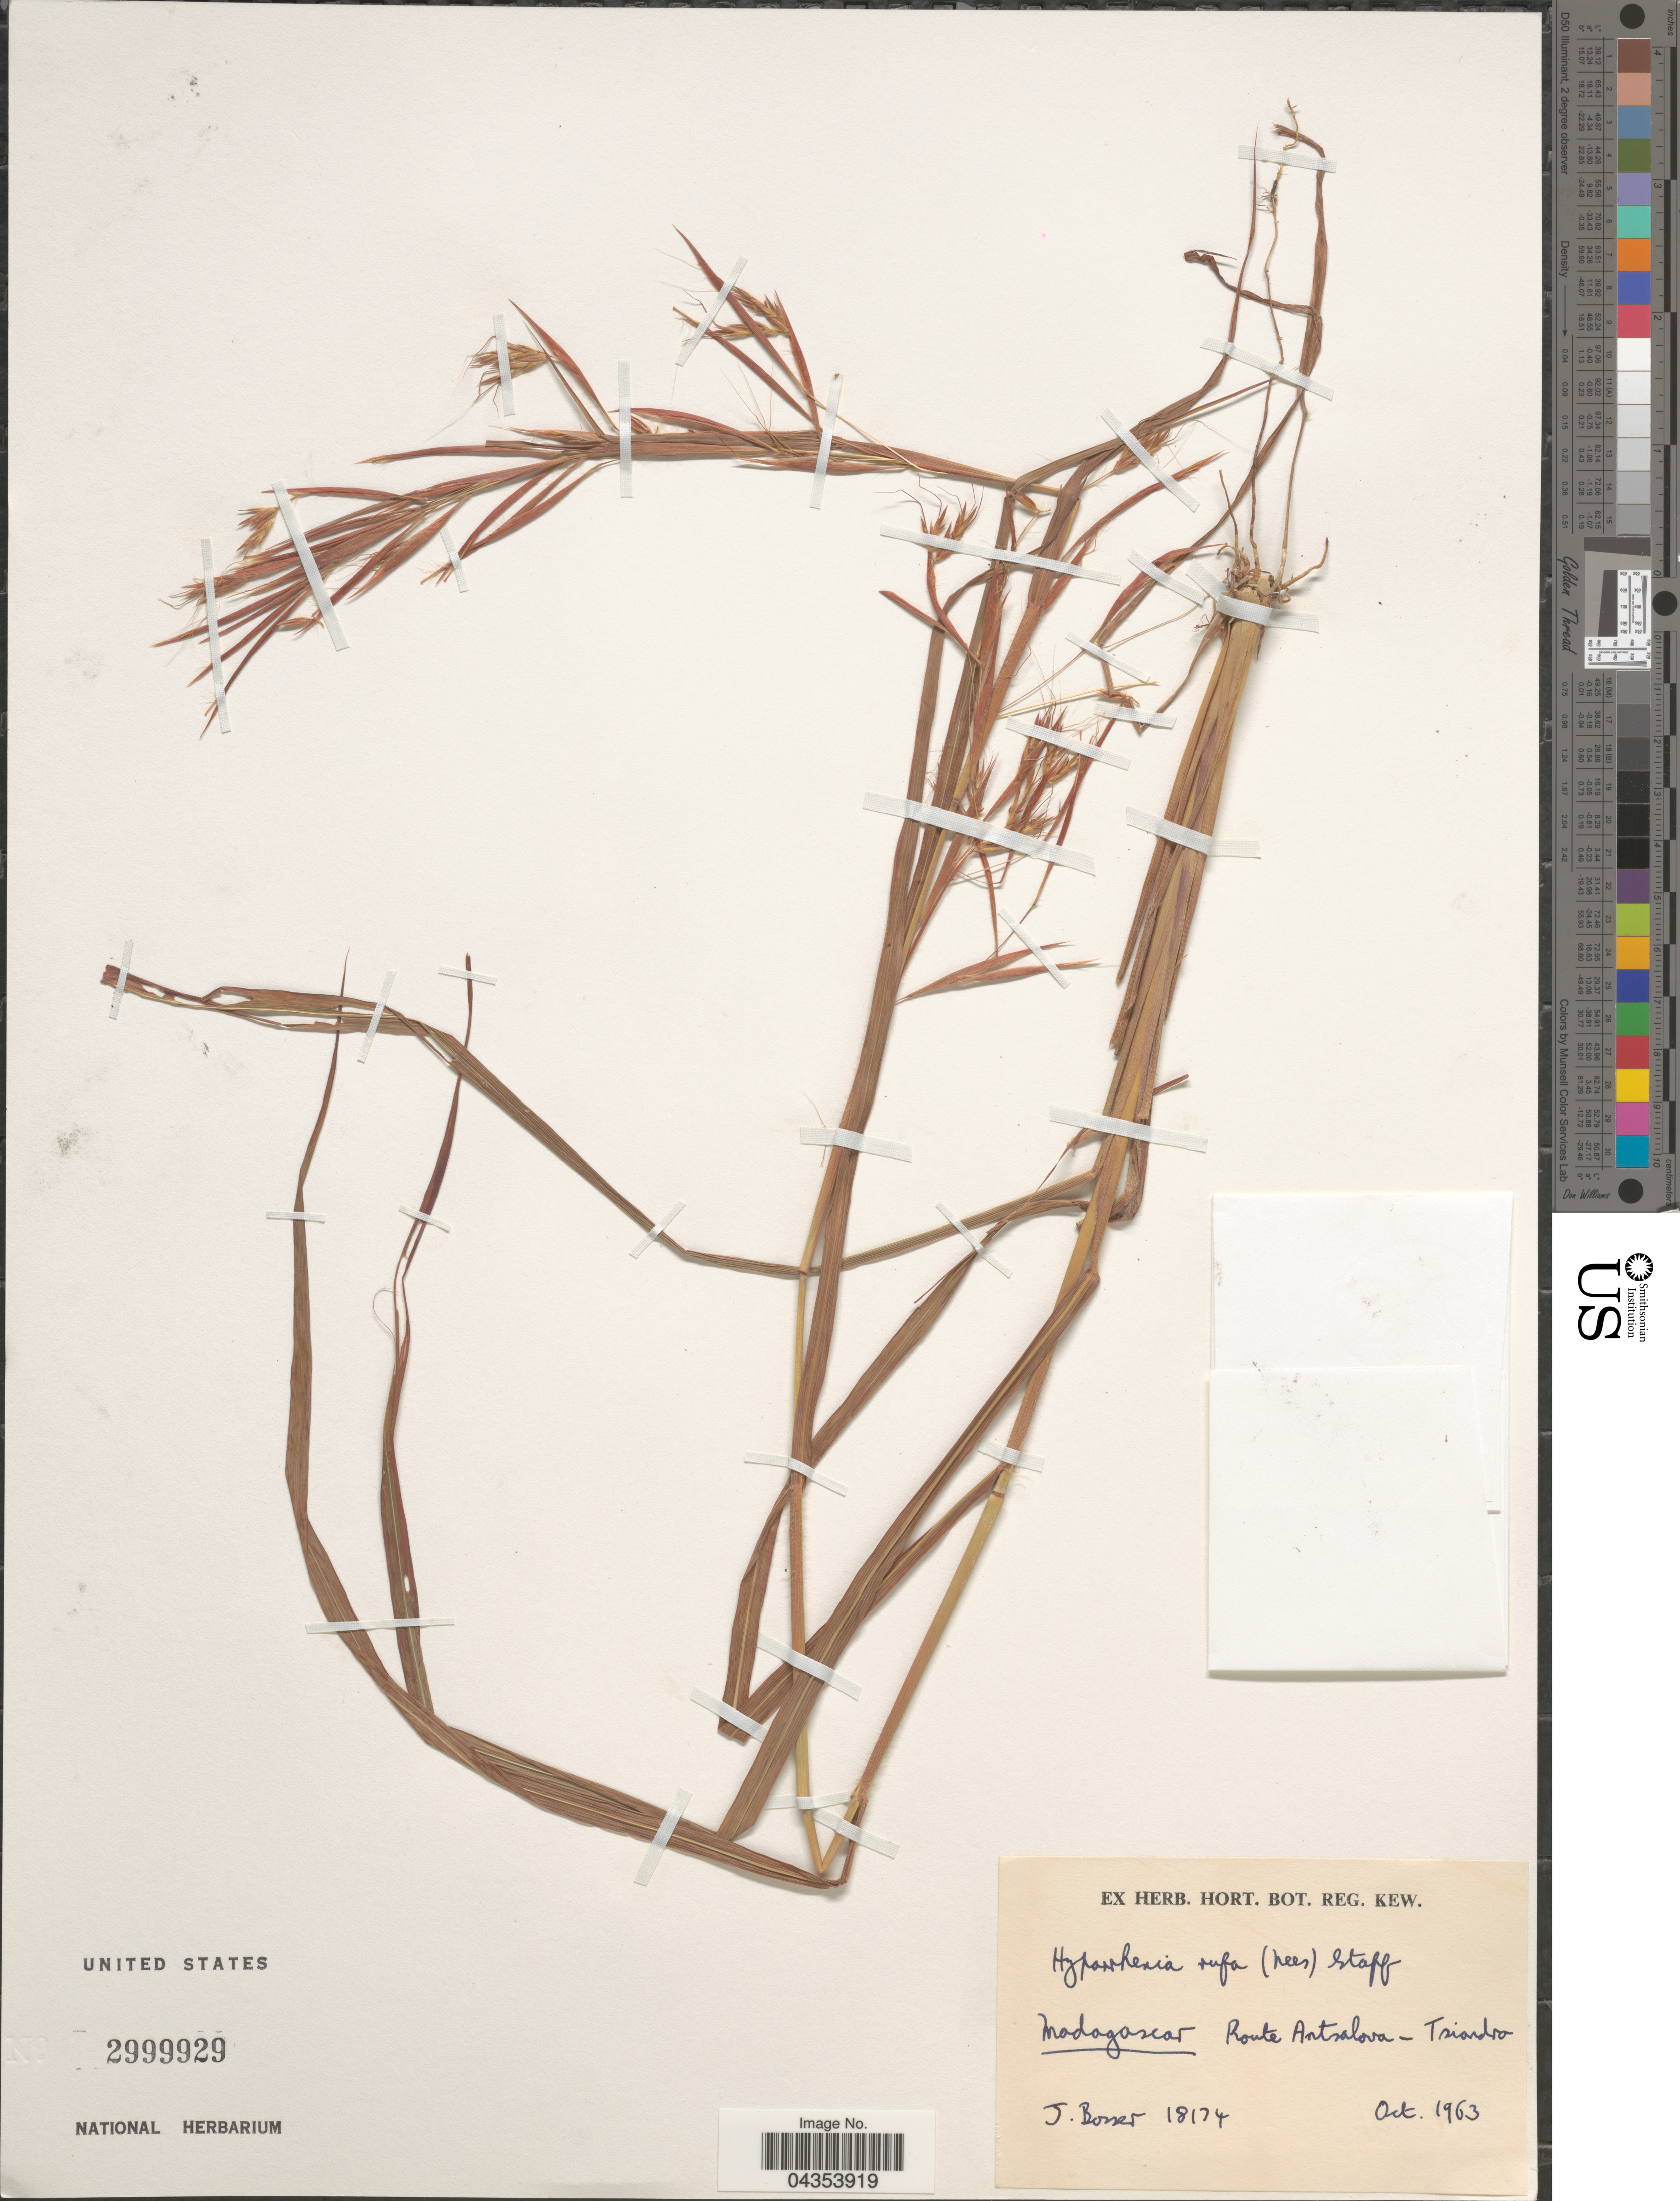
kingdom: Plantae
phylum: Tracheophyta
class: Liliopsida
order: Poales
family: Poaceae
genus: Hyparrhenia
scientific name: Hyparrhenia rufa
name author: (Nees) Stapf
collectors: J. M. Bosser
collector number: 18174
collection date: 1963-10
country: Madagascar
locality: Route Antsalova - Tsiandra.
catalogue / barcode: US 2999929